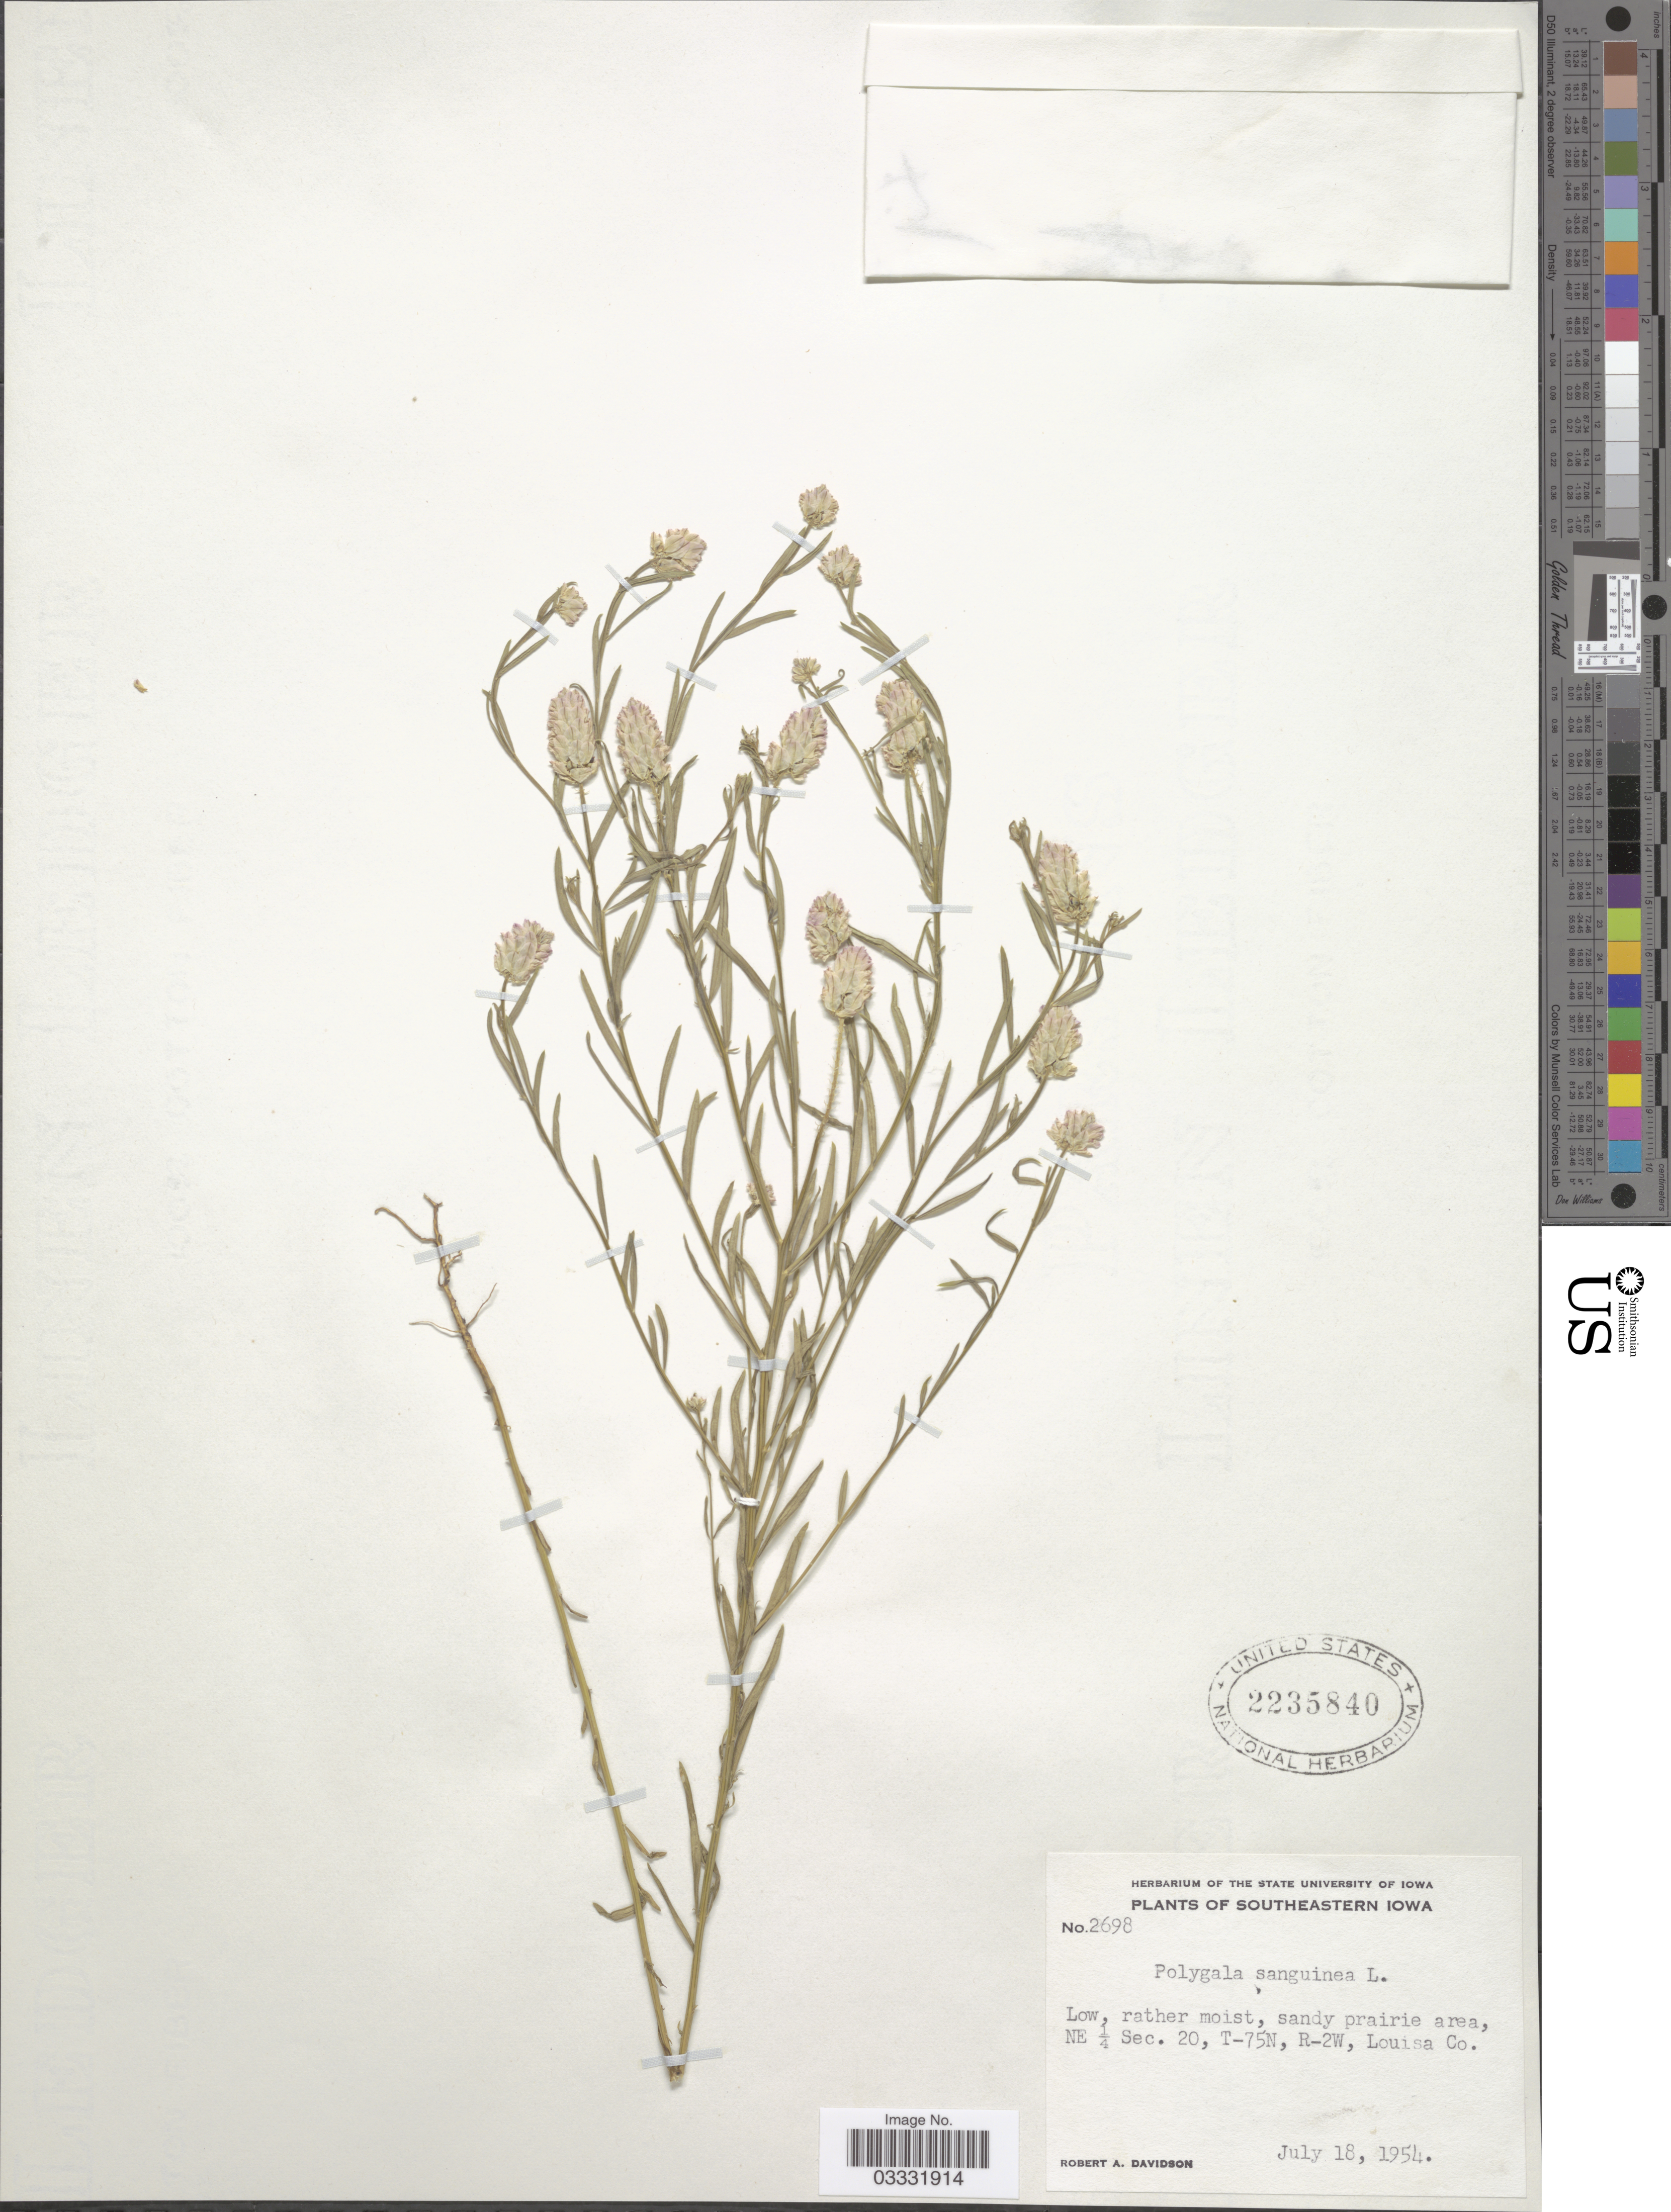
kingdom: Plantae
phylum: Tracheophyta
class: Magnoliopsida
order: Fabales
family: Polygalaceae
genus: Polygala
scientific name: Polygala sanguinea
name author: L.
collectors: R. A. Davidson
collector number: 2698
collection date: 1954-07-18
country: United States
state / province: Iowa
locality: Southeastern Iowa. NE ¼ Sec. 20, T-75N, R-2W, Louisa Co.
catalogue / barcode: US 2235840